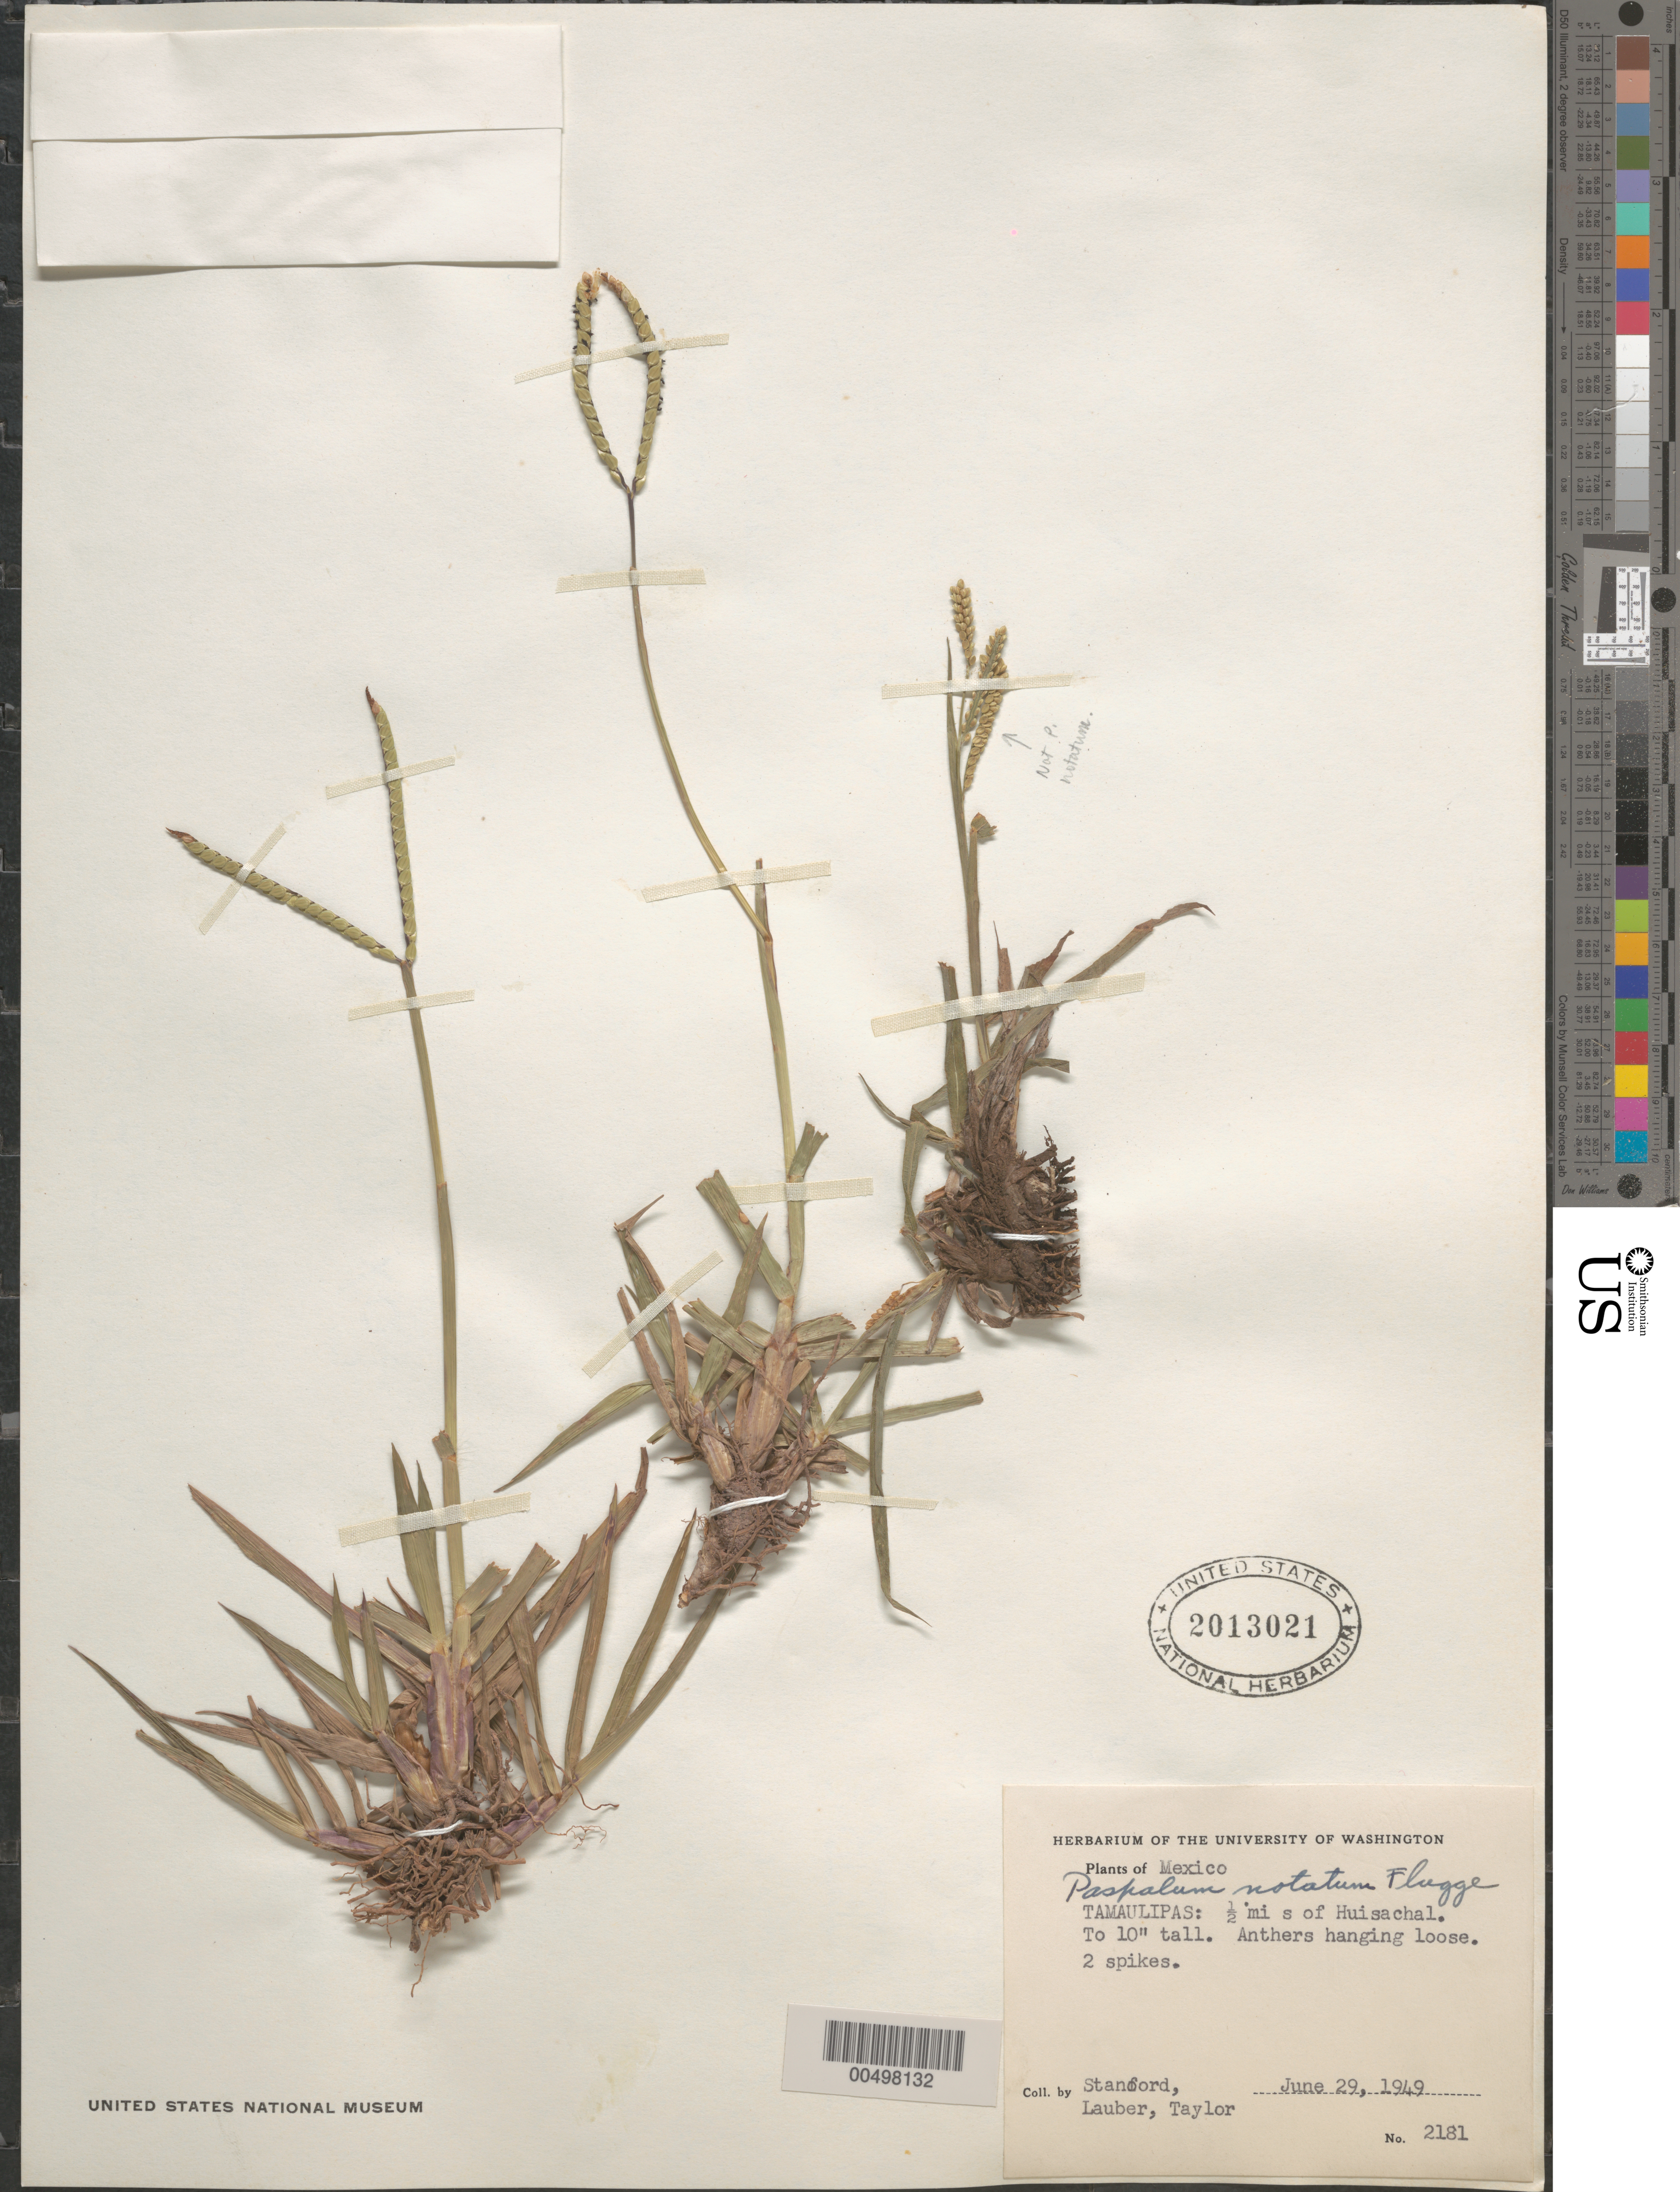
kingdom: Plantae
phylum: Tracheophyta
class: Liliopsida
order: Poales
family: Poaceae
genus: Paspalum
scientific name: Paspalum notatum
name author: Flüggé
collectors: -. Stanford, Lauber, -- & -- Taylor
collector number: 2181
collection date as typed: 29 Jun 1949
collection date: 1949-06-29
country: Mexico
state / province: Tamaulipas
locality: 0.5 mi S of Huisachal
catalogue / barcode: US 2013021